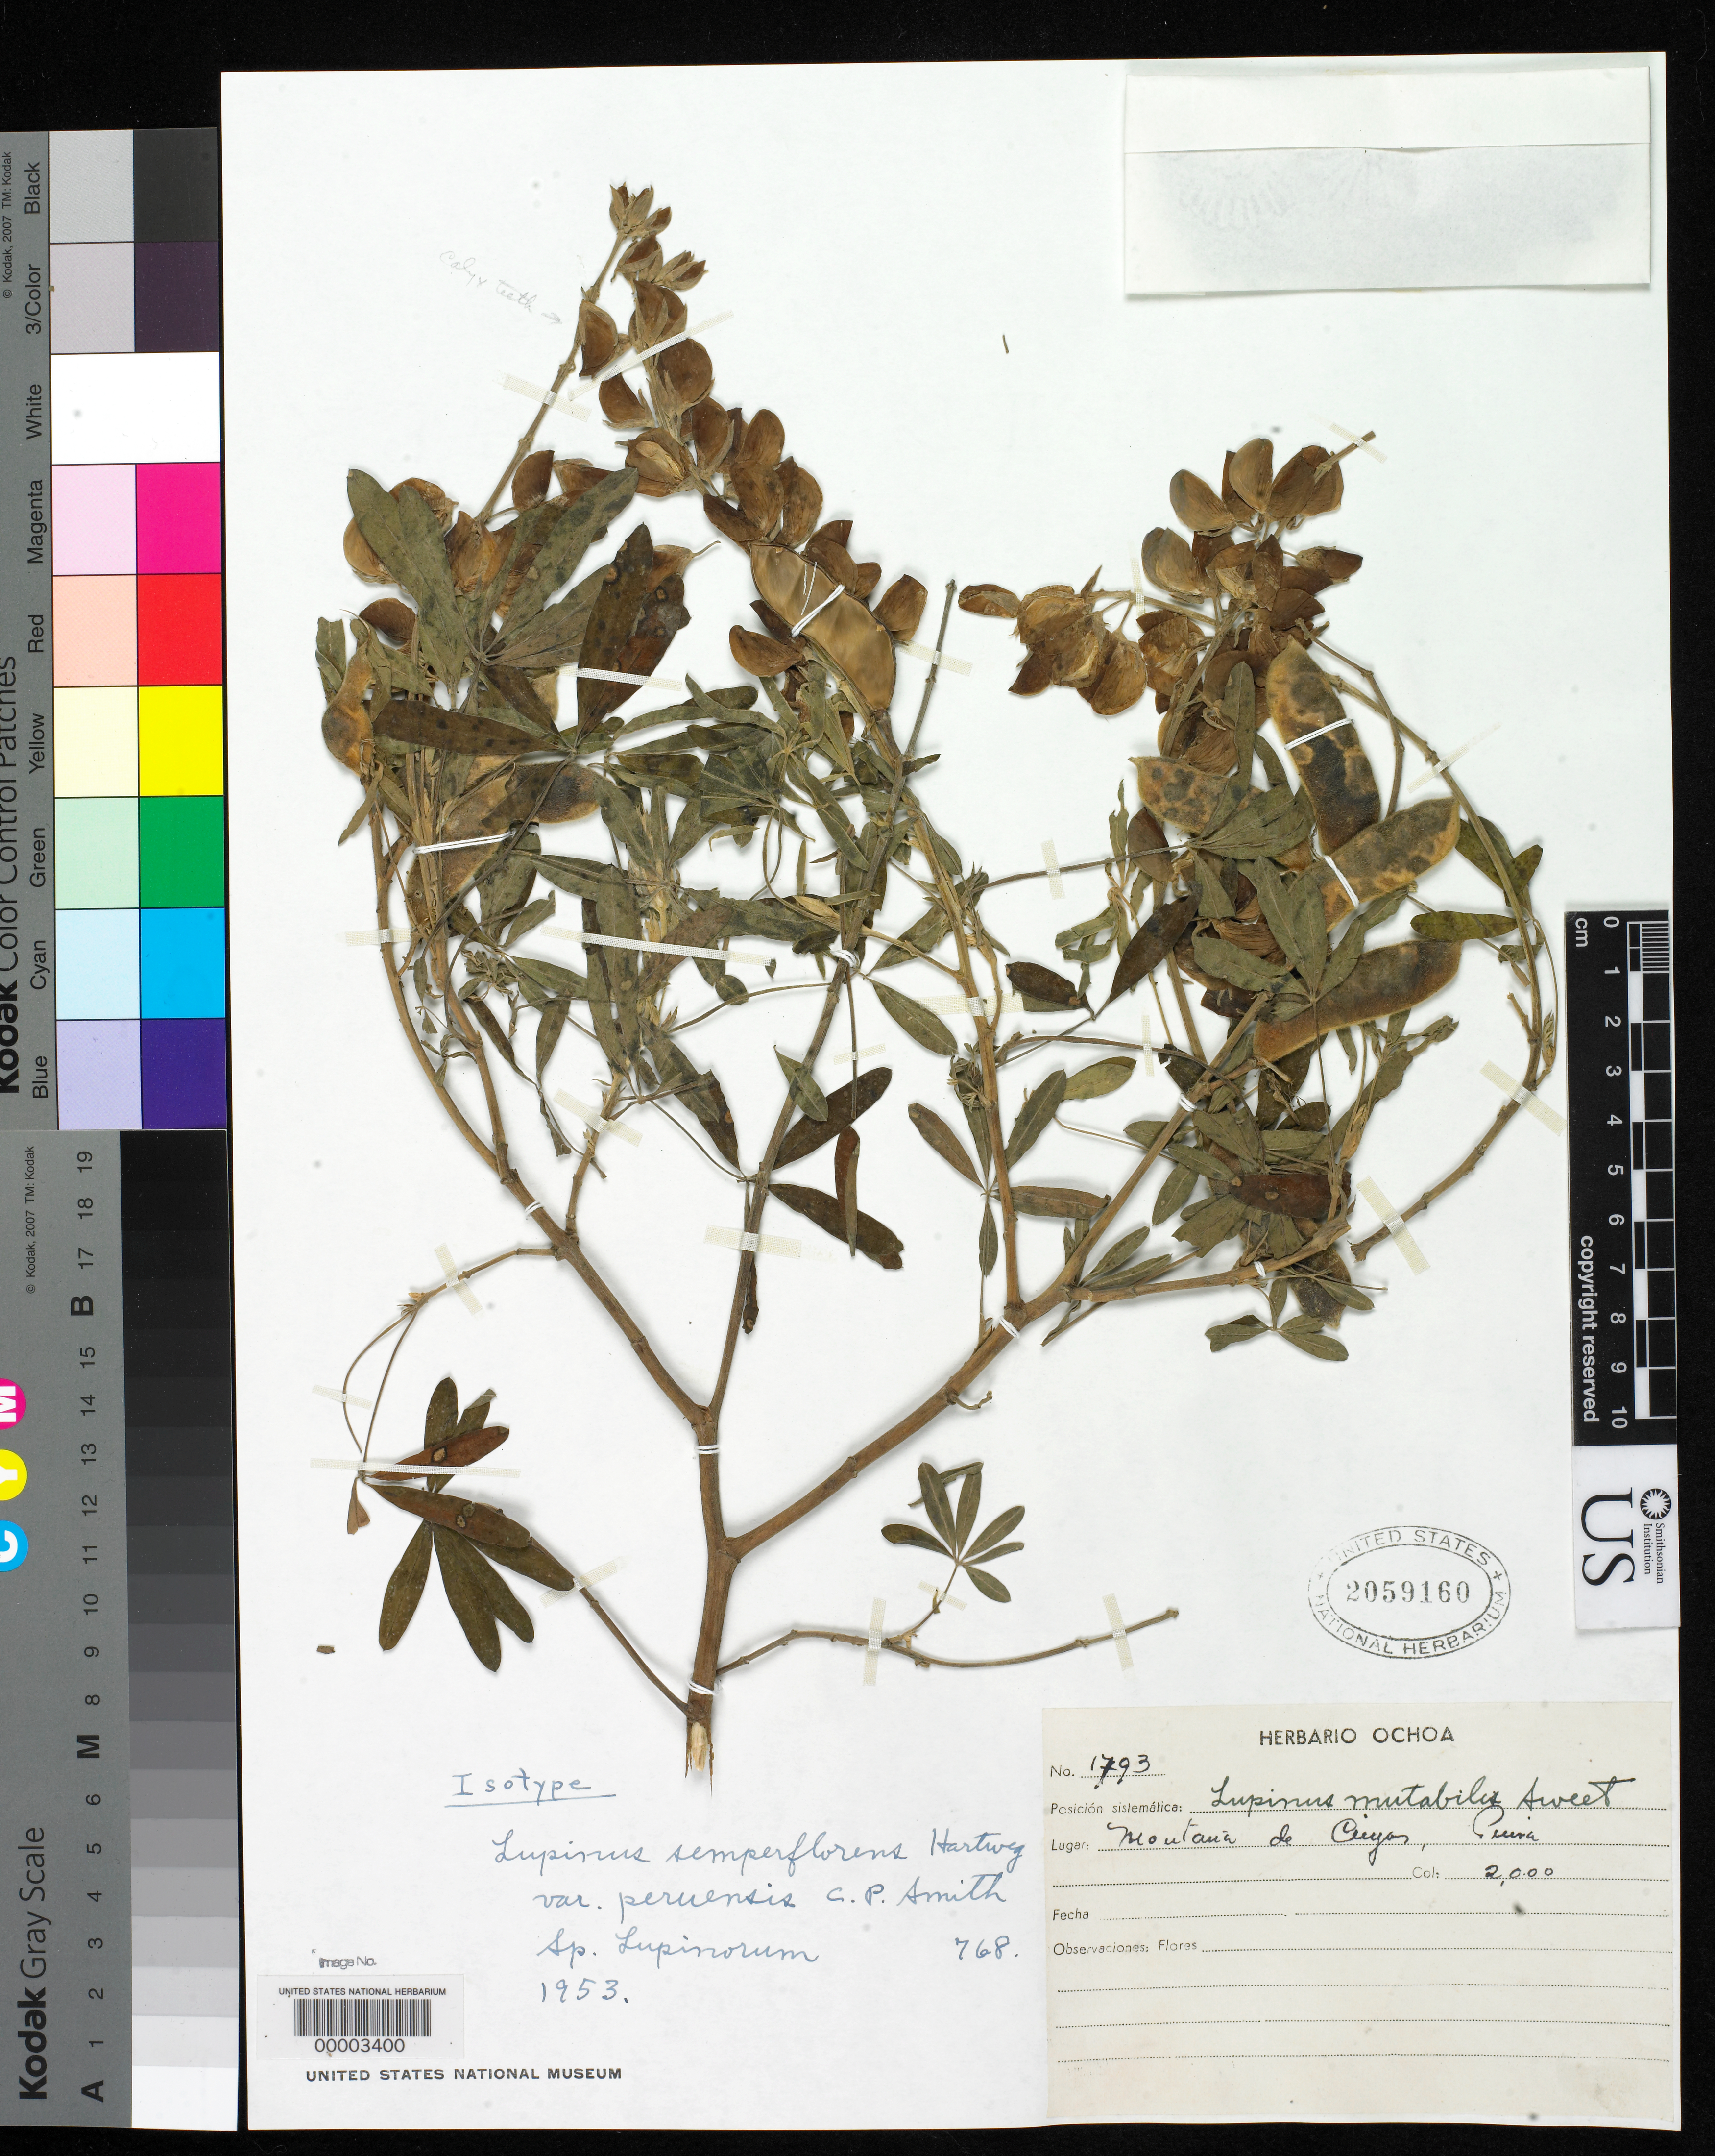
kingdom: Plantae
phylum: Tracheophyta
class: Magnoliopsida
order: Fabales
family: Fabaceae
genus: Lupinus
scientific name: Lupinus semperflorens var. peruensis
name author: C.P. Sm.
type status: Isotype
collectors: C. M. Ochoa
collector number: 1793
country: Peru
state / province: Piura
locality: Montana de Cujos, Arabaca.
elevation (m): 2000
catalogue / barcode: US 2059160